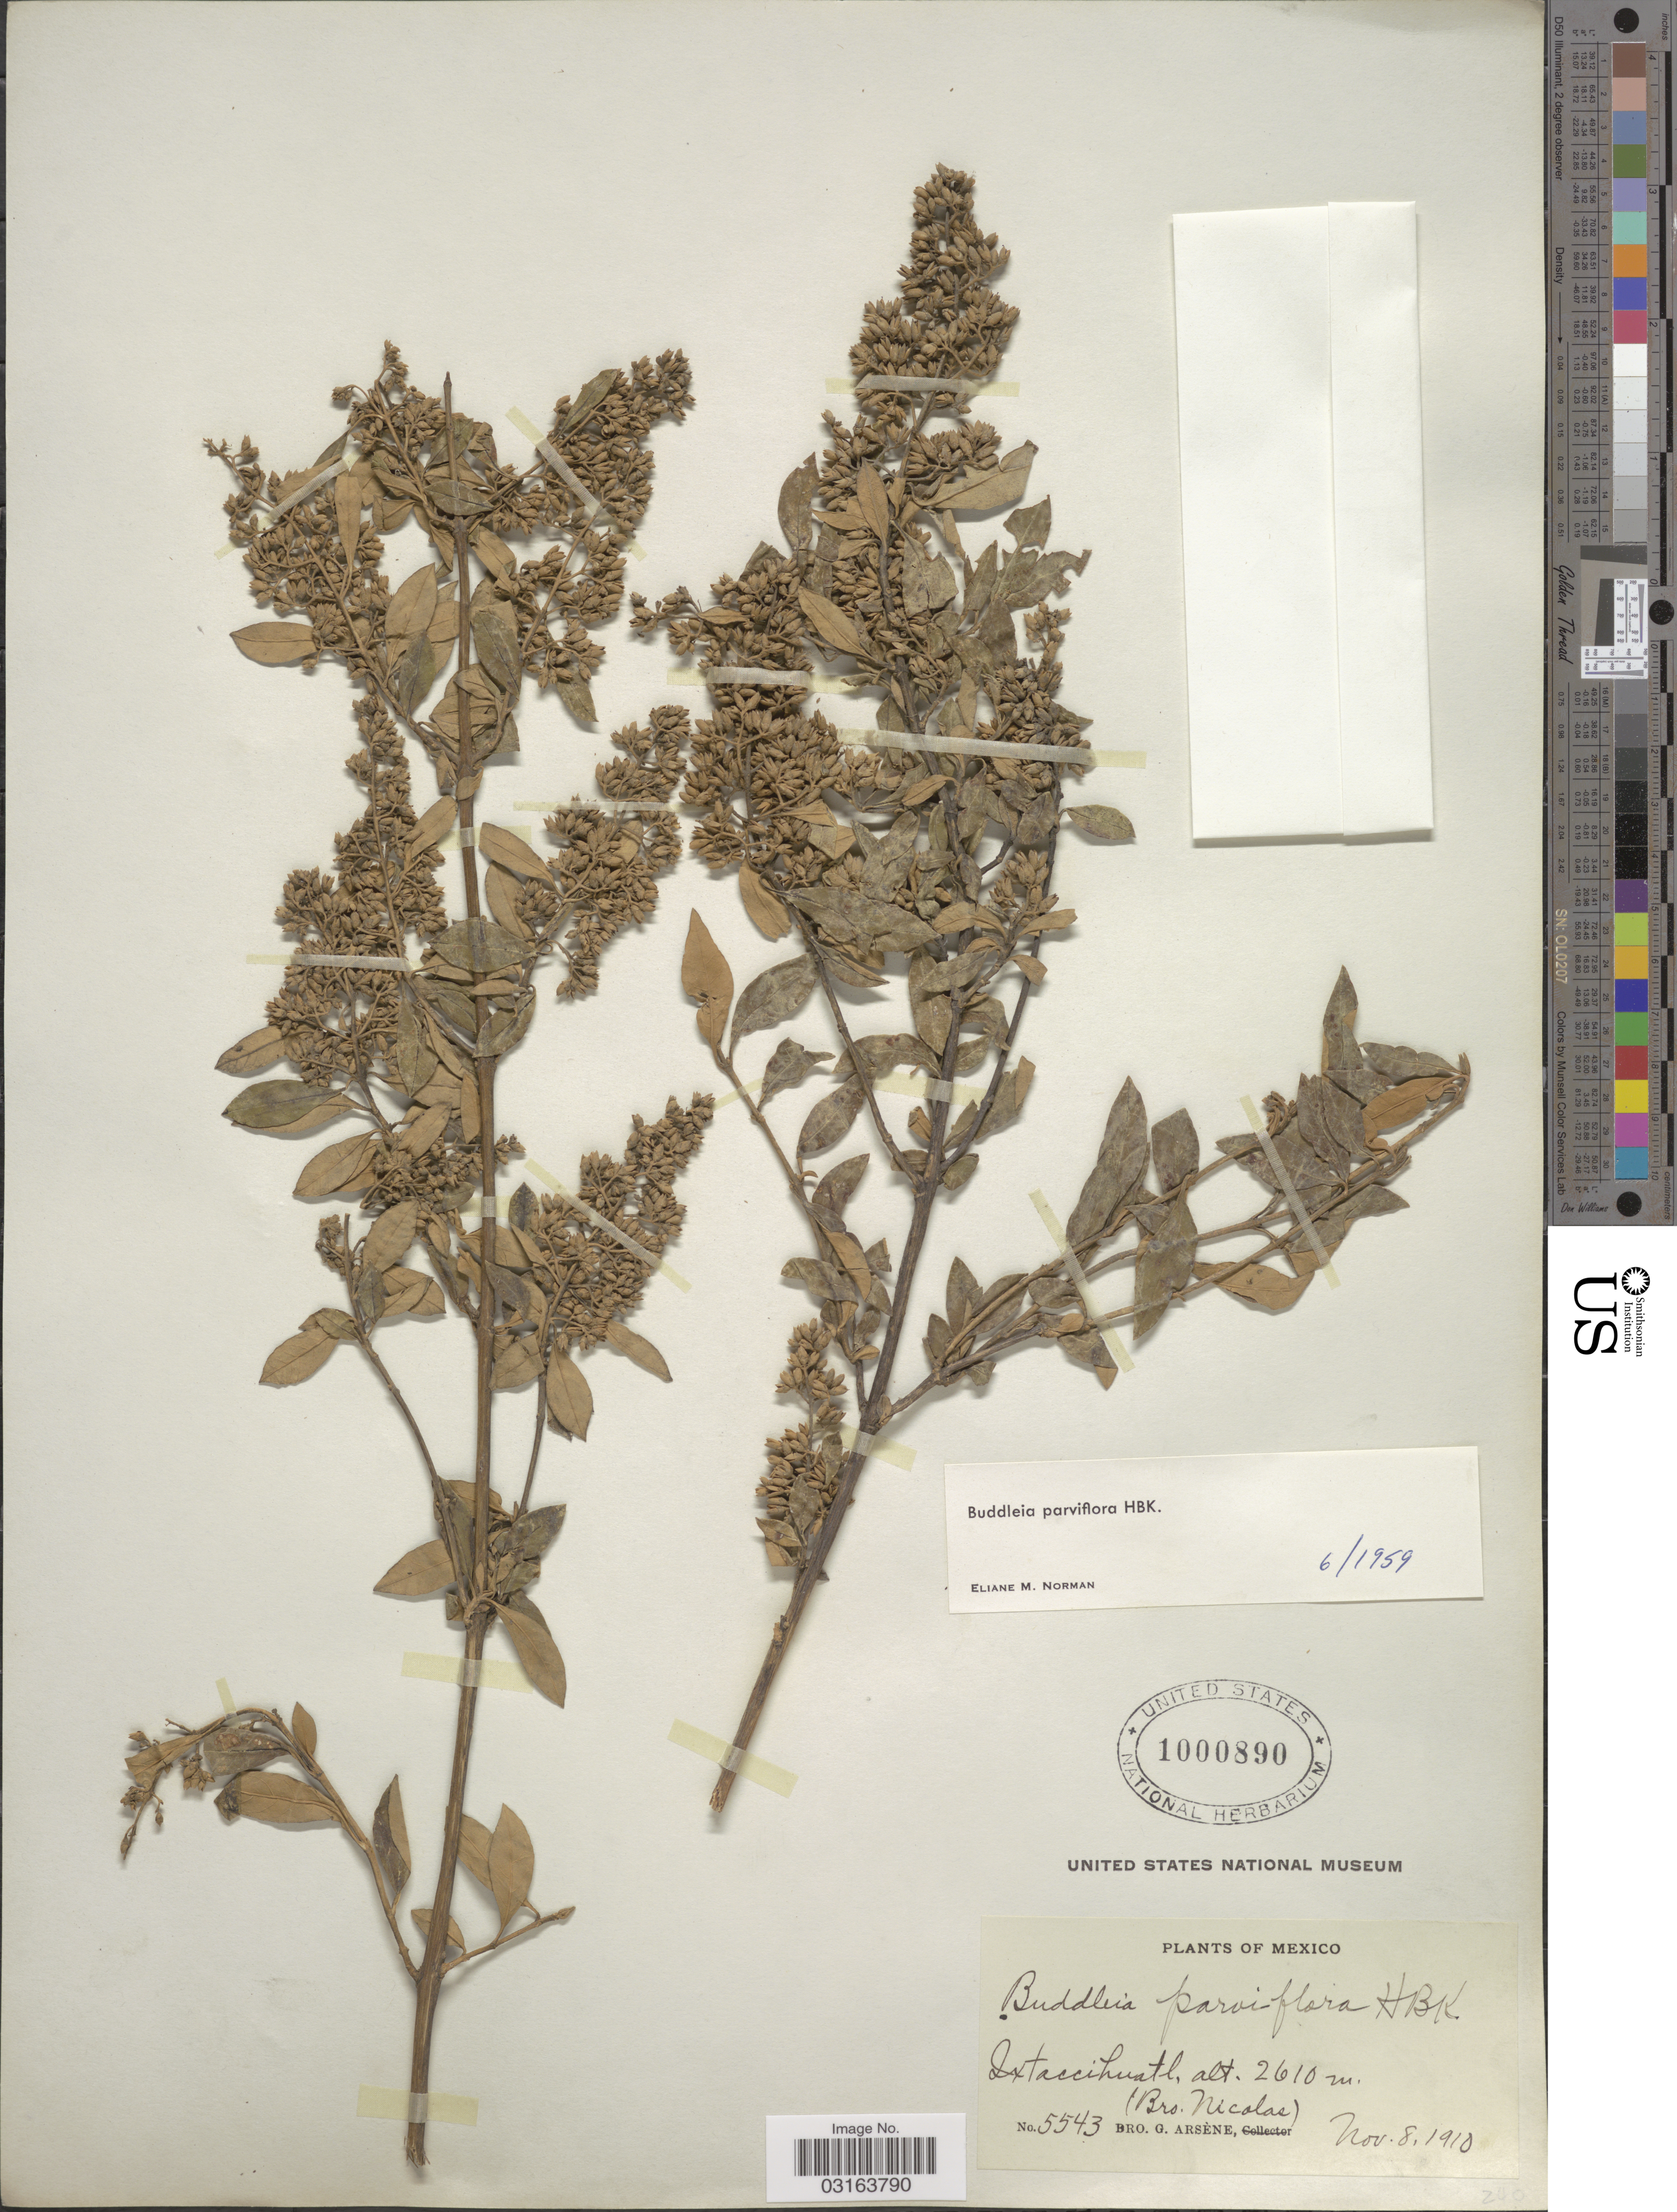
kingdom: Plantae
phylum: Tracheophyta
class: Magnoliopsida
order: Lamiales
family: Scrophulariaceae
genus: Buddleja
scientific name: Buddleja parviflora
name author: Kunth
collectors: Bro. Nicolas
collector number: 5543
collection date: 1910-11-08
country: Mexico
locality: Ixtaccihuatl.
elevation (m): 2610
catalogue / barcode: US 1000890